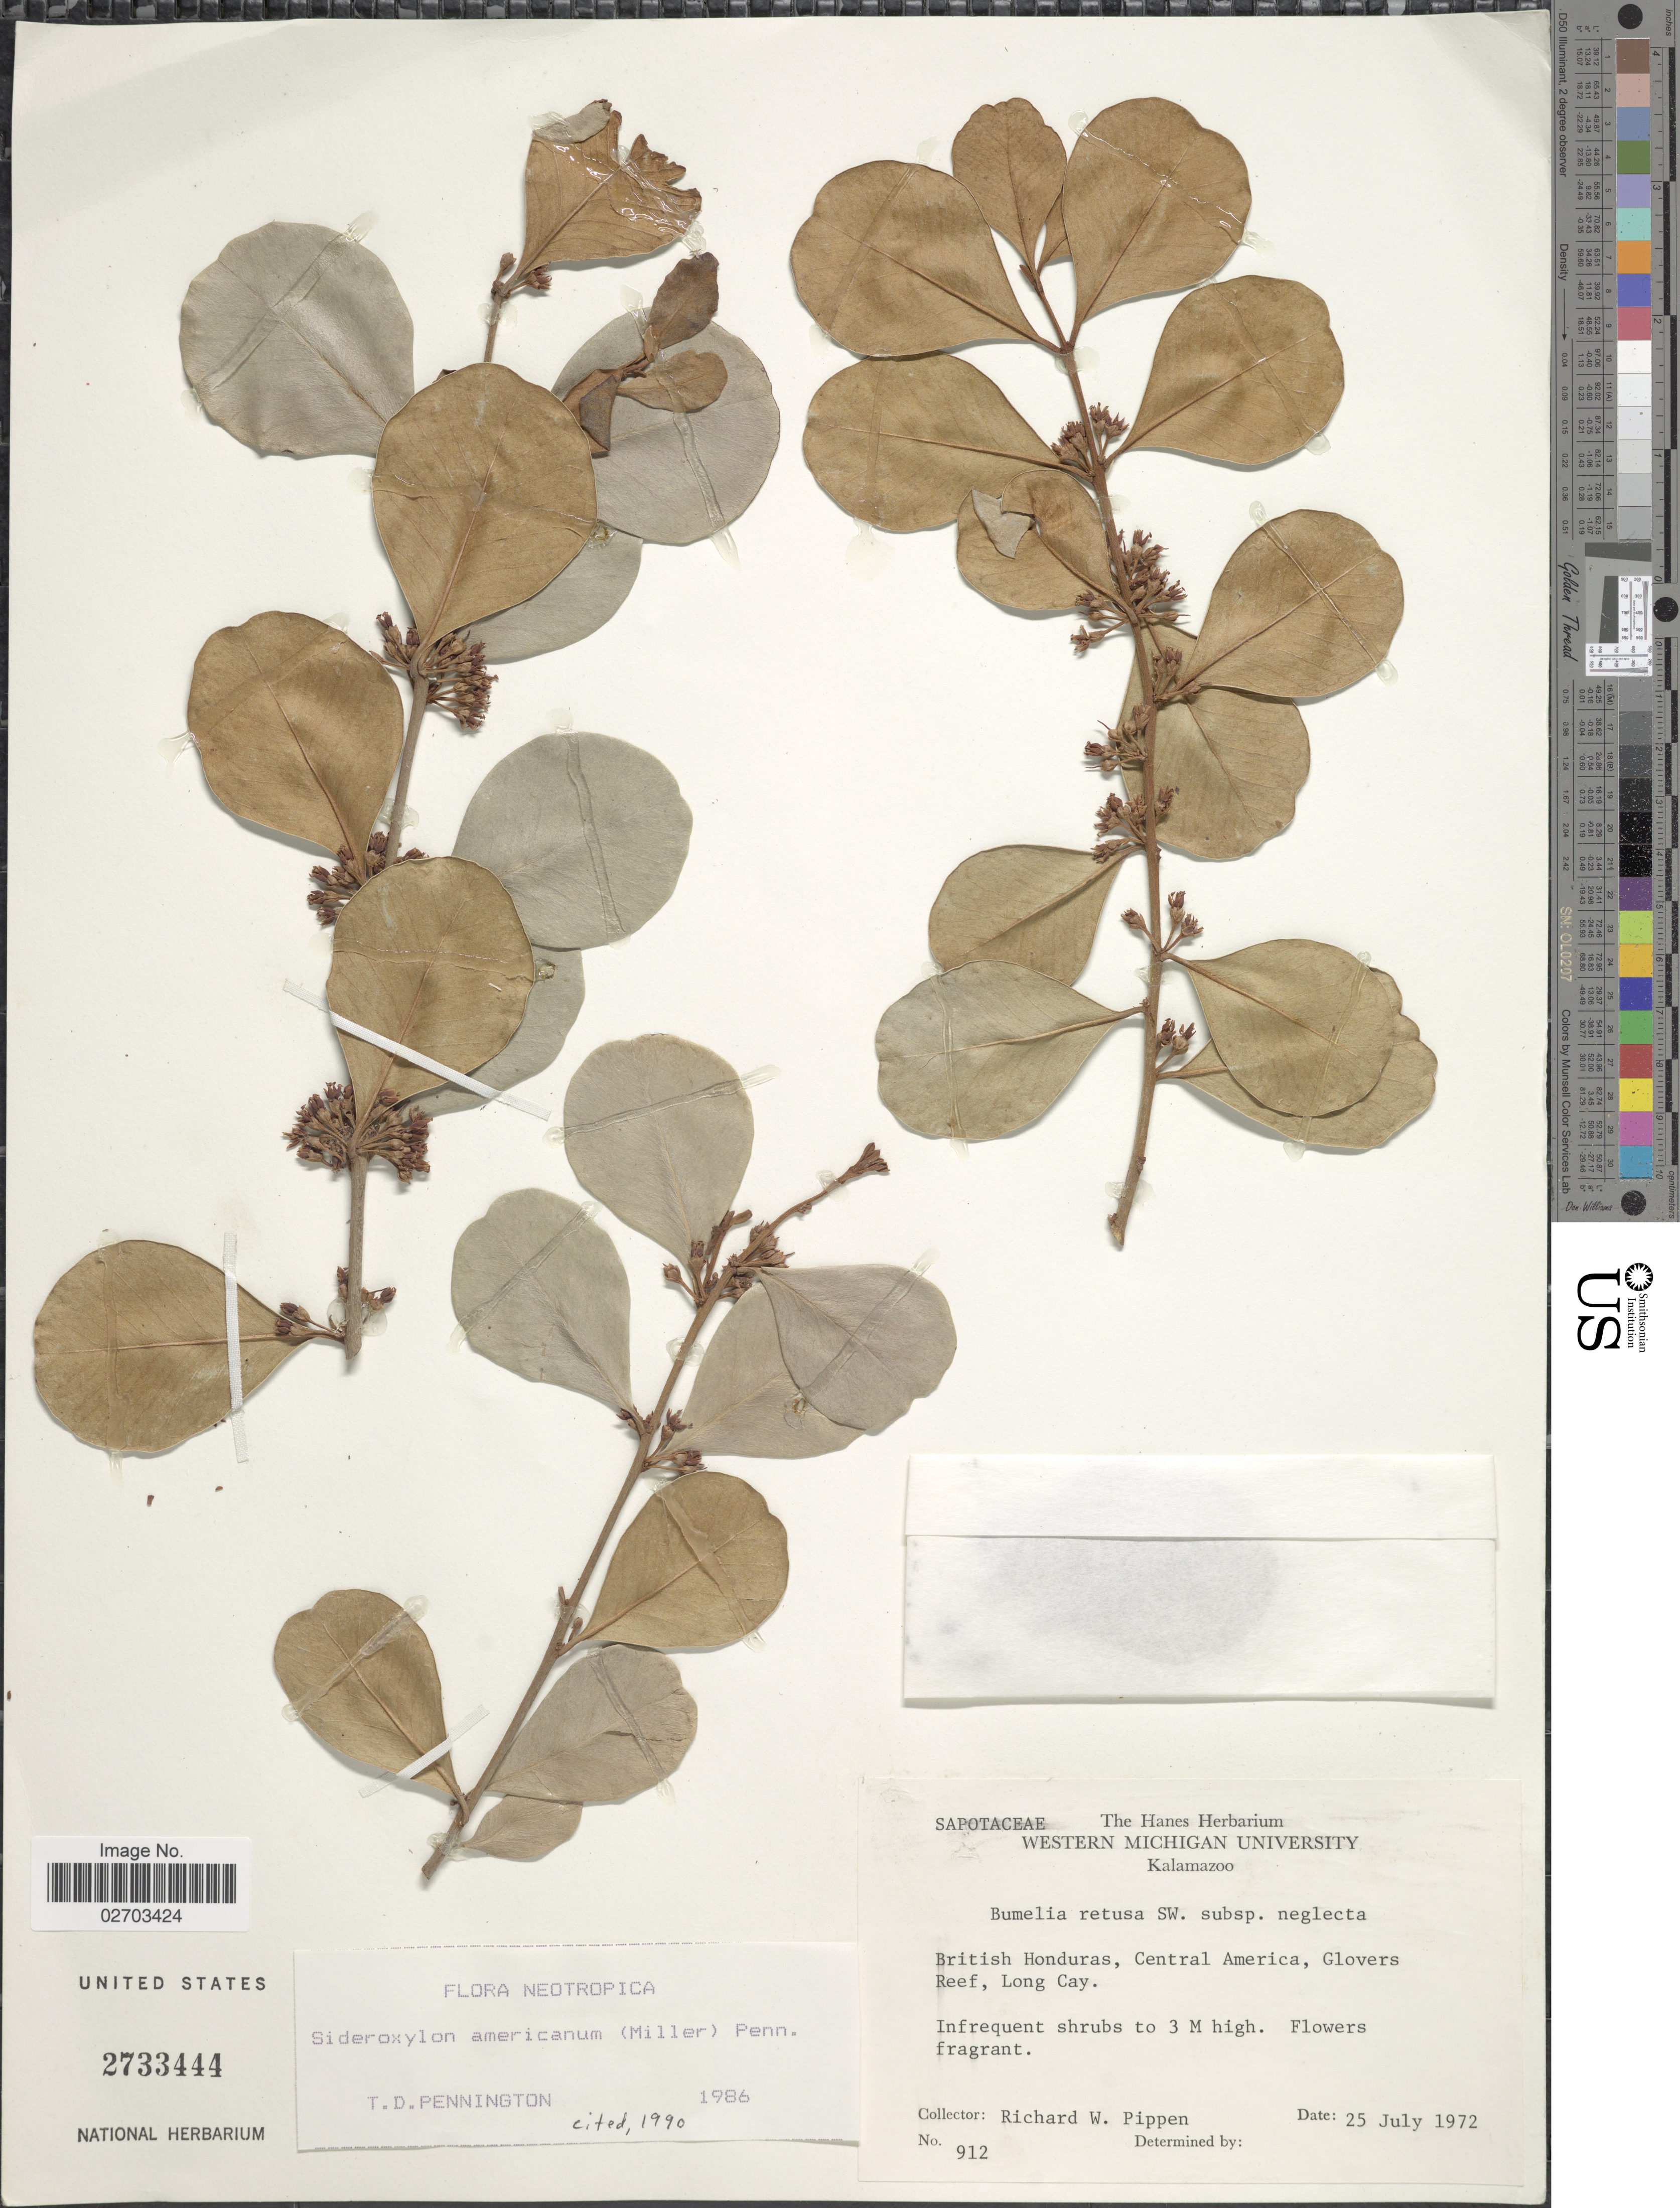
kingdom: Plantae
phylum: Tracheophyta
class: Magnoliopsida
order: Ericales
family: Sapotaceae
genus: Sideroxylon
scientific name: Sideroxylon americanum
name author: (Mill.) T.D. Penn.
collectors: R. W. Pippen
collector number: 912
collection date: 1972-07-25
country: Belize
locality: British Honduras, Glovers Reef, Long Cay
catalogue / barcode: US 2733444